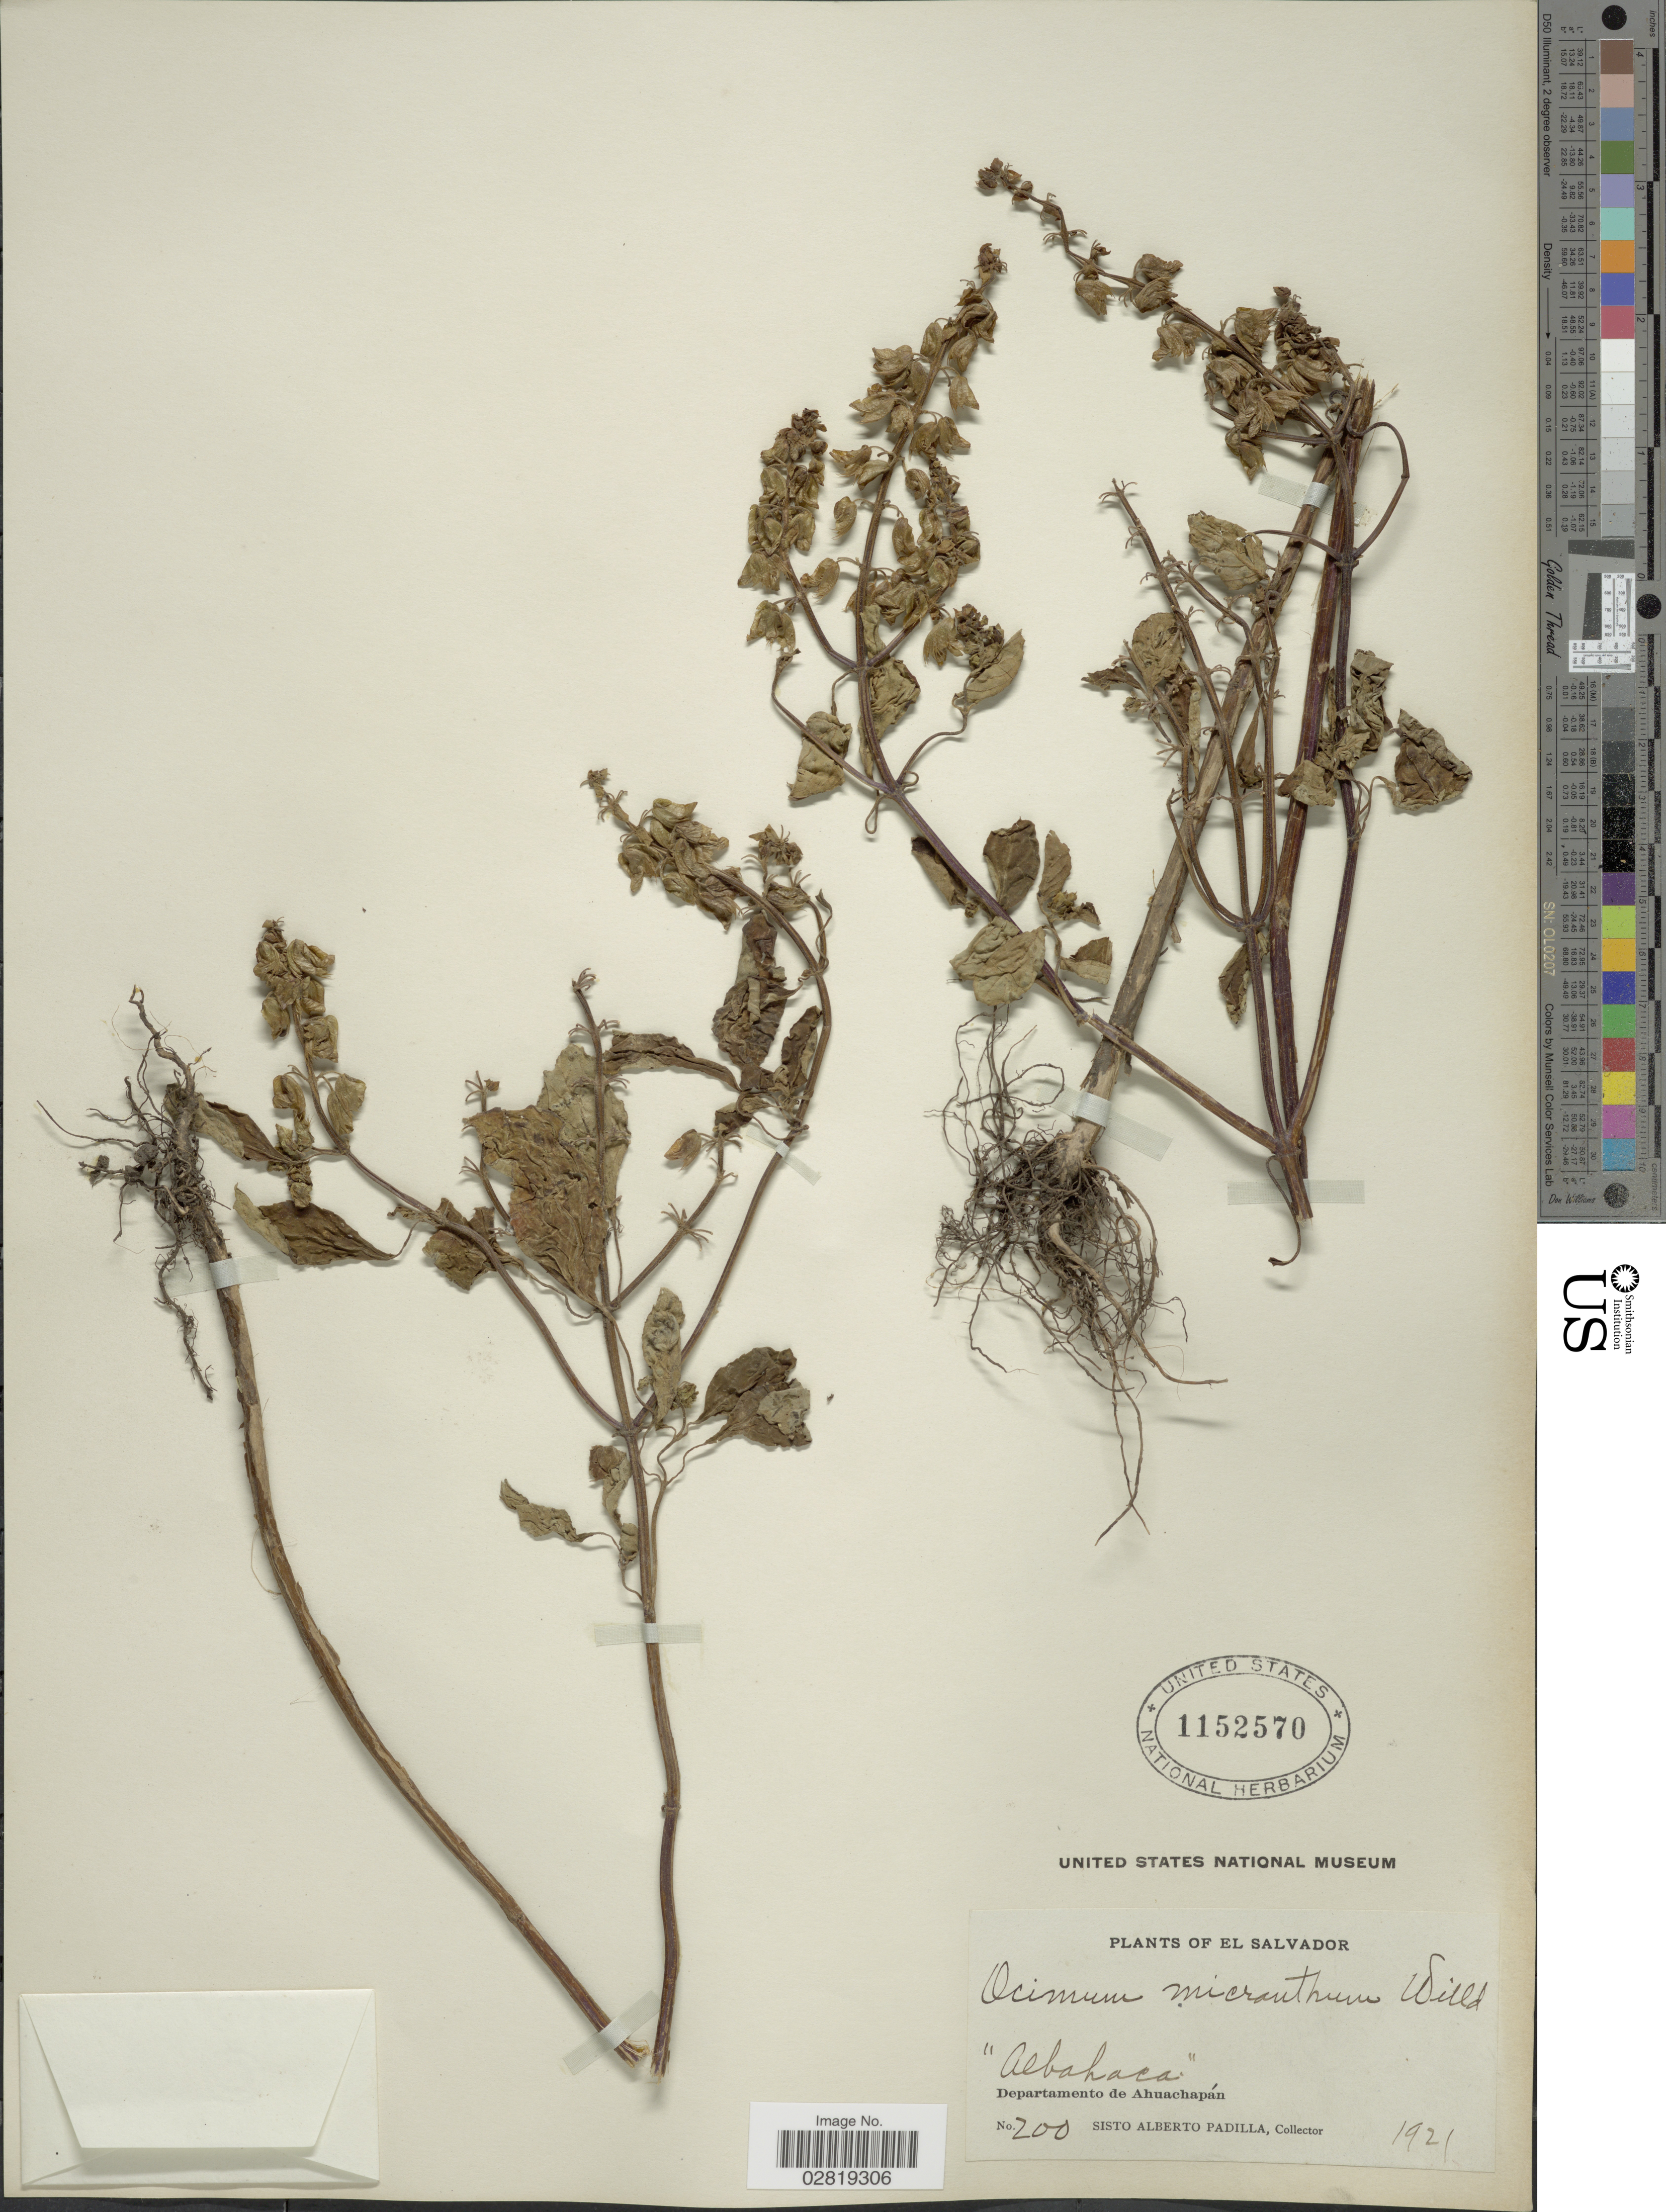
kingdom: Plantae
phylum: Tracheophyta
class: Magnoliopsida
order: Lamiales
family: Lamiaceae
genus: Ocimum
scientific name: Ocimum campechianum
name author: Mill.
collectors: S. A. Padilla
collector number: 200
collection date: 1921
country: El Salvador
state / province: Ahuachapan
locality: Departamento de Ahuacalpán.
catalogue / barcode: US 1152570